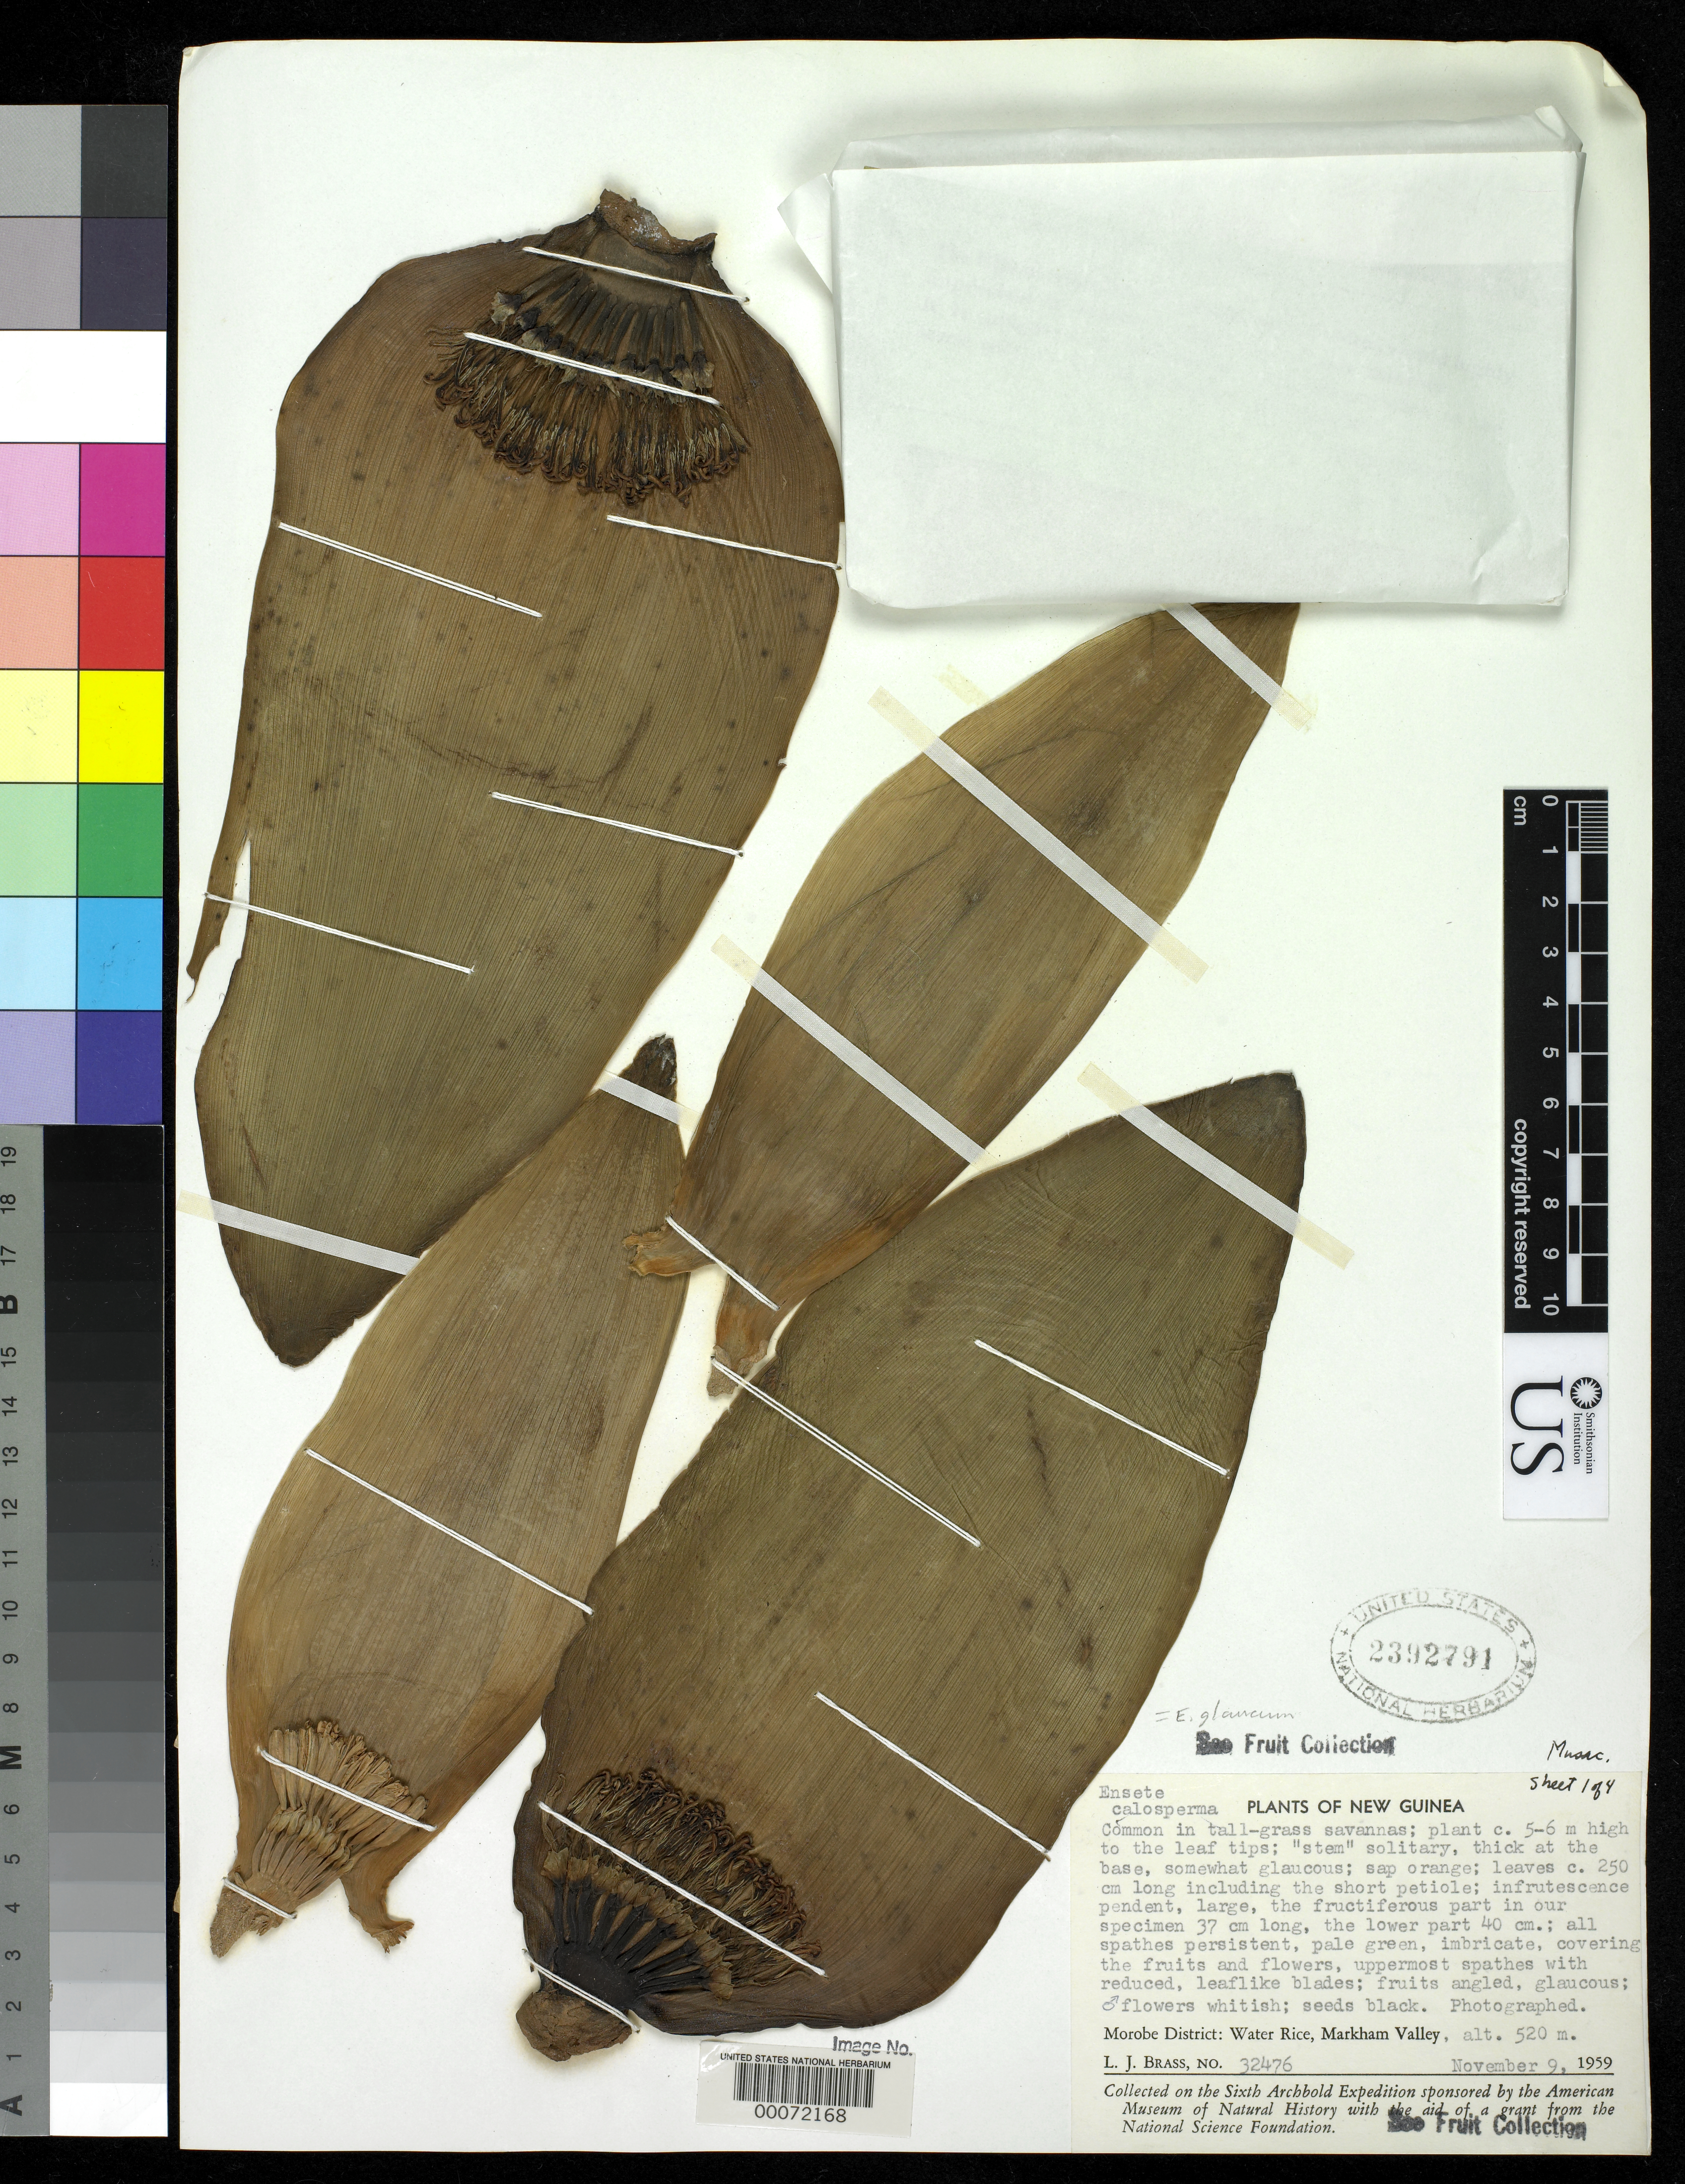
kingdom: Plantae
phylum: Tracheophyta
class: Liliopsida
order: Zingiberales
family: Musaceae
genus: Ensete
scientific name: Ensete calospermum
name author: (F. Muell.) Cheesman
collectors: L. J. Brass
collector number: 32476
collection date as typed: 09 Nov 1959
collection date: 1959-11-09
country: Papua New Guinea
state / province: Morobe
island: New Guinea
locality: Morobe district, water rice, markham valley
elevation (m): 520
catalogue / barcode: US 2392791